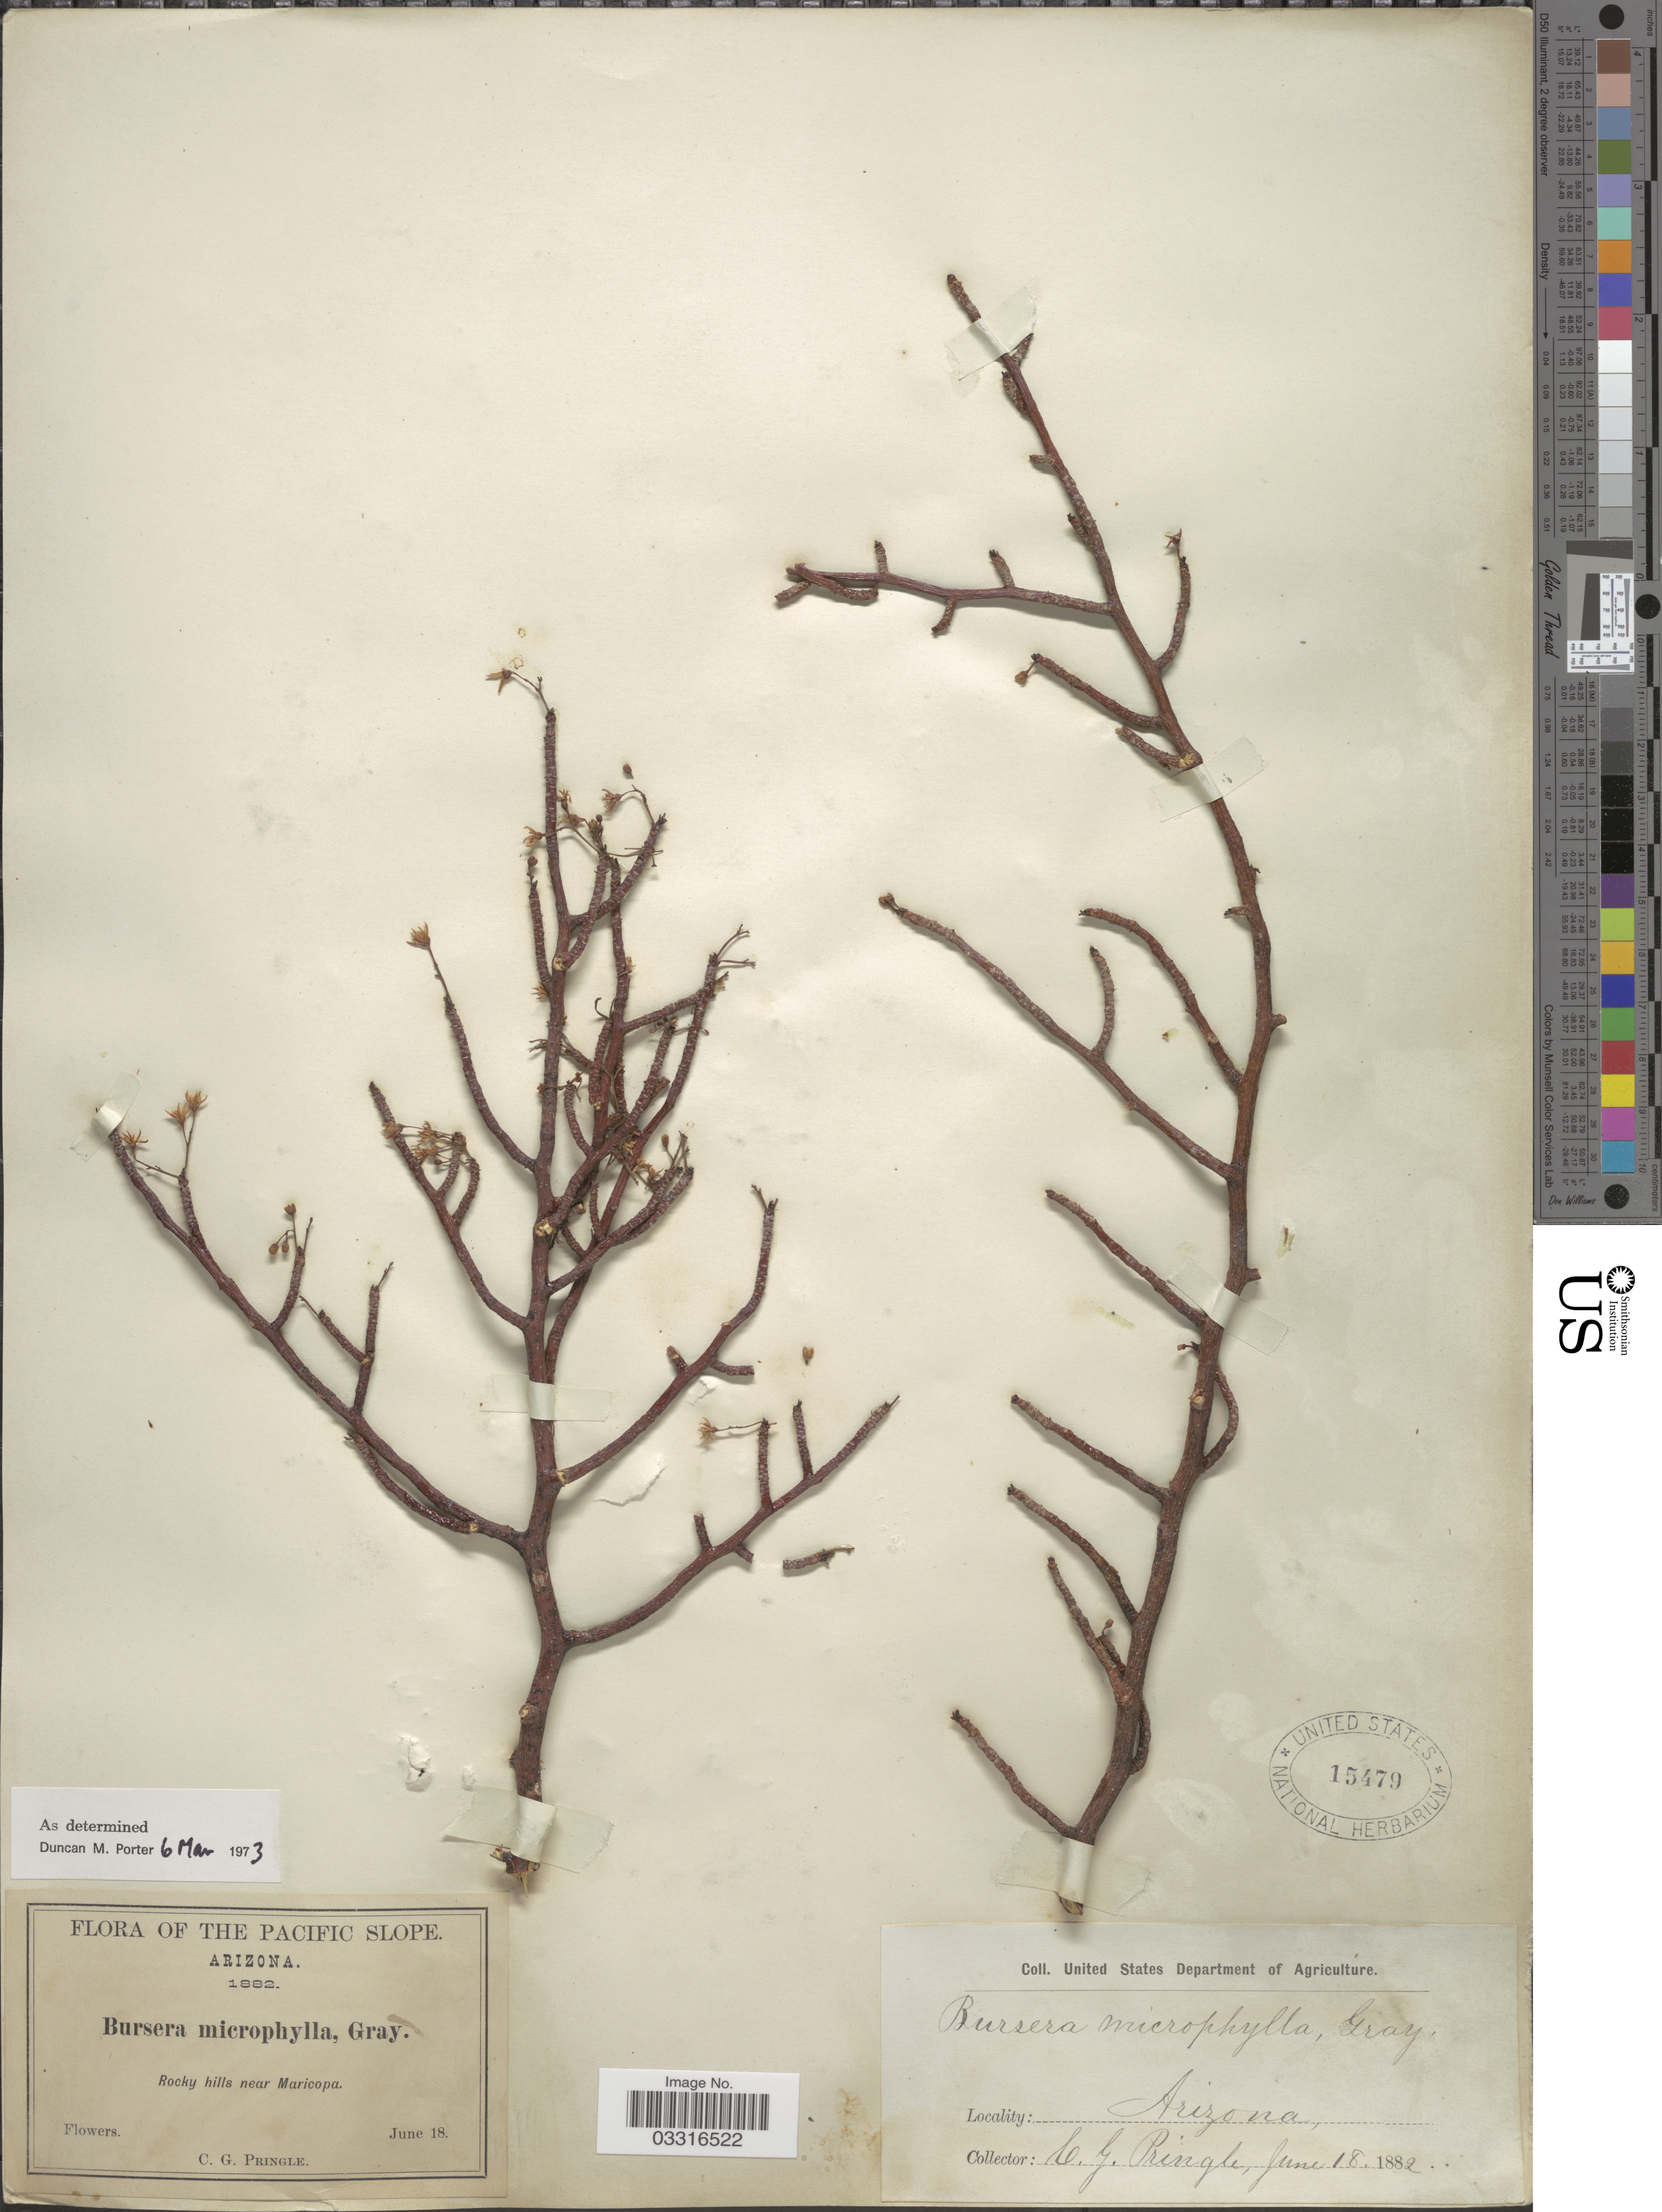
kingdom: Plantae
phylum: Tracheophyta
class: Magnoliopsida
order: Sapindales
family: Burseraceae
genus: Bursera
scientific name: Bursera microphylla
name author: A. Gray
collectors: C. G. Pringle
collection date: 1882-06-18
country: United States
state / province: Arizona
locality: The Pacific Slope. Rocky hills near Maricopa.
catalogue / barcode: US 15479